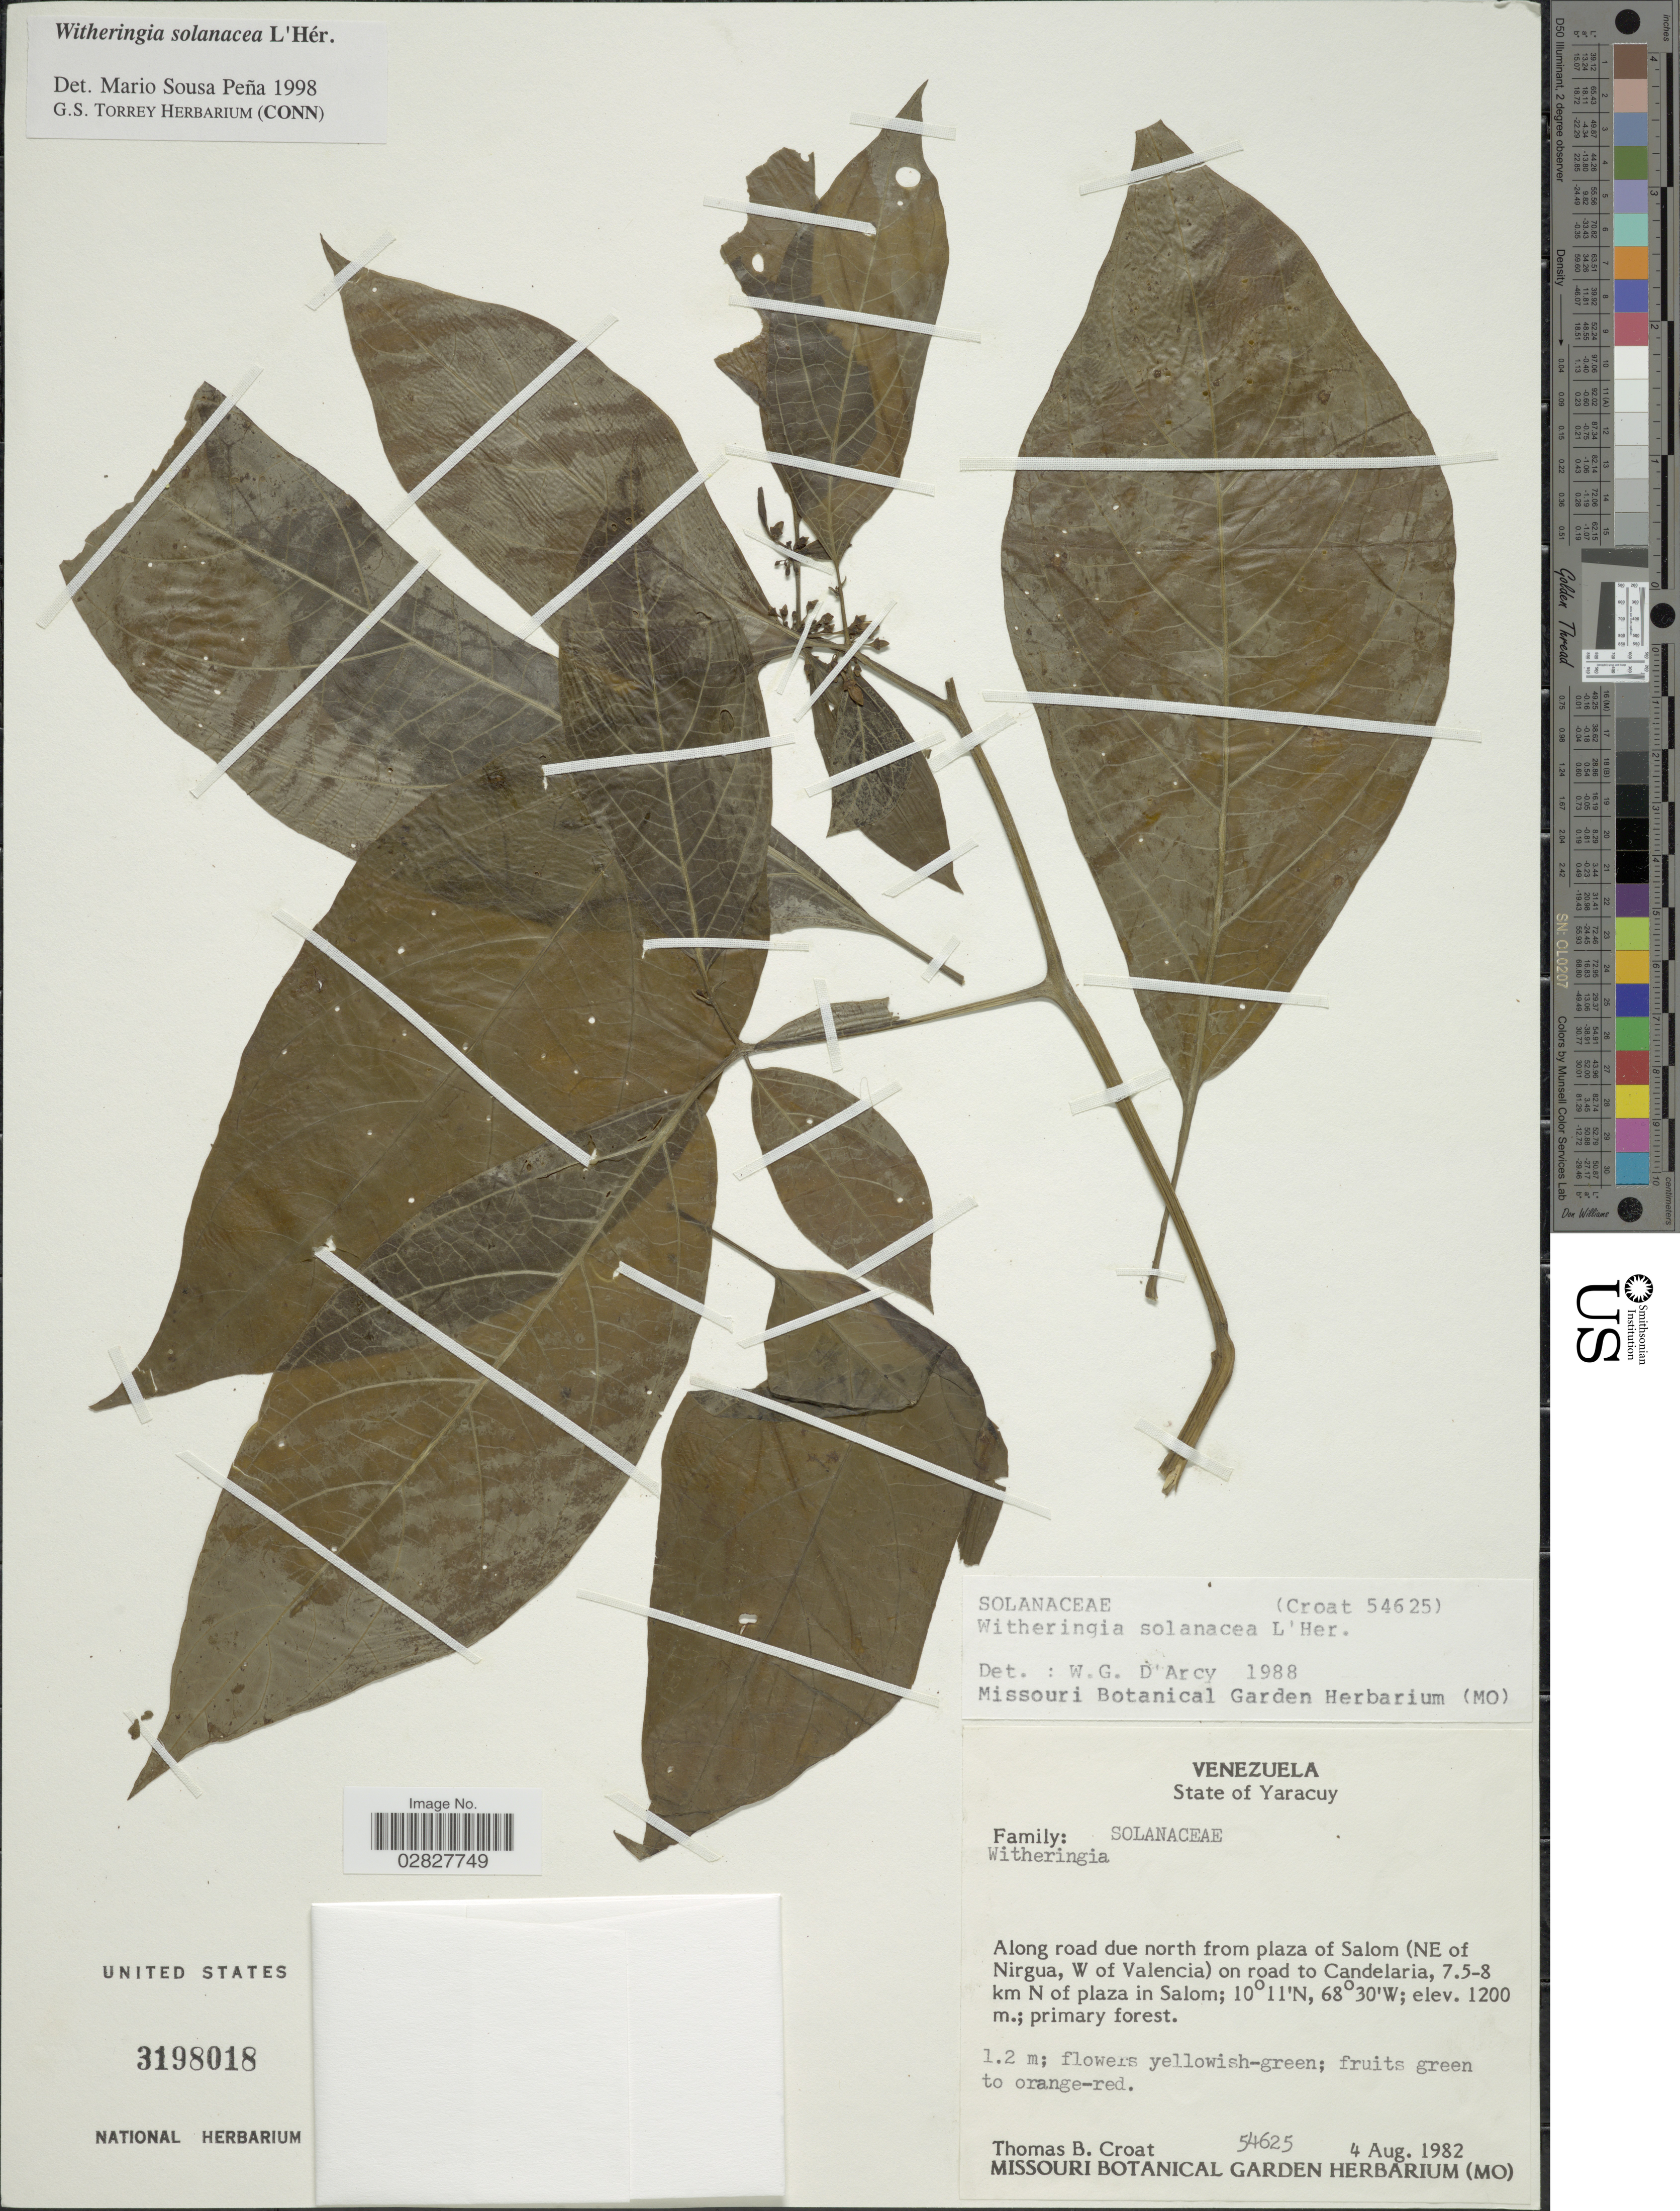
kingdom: Plantae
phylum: Tracheophyta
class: Magnoliopsida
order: Solanales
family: Solanaceae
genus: Witheringia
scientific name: Witheringia solanacea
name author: L'Hér.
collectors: T. B. Croat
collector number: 54625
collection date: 1982-08-04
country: Venezuela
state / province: Yaracuy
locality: Along road due north from plaza of Salom (NE of Nirgua, W of Valencia) on road to Candelaria, 7.5-8 km N of plaza in Salom.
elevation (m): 1200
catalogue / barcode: US 3198018